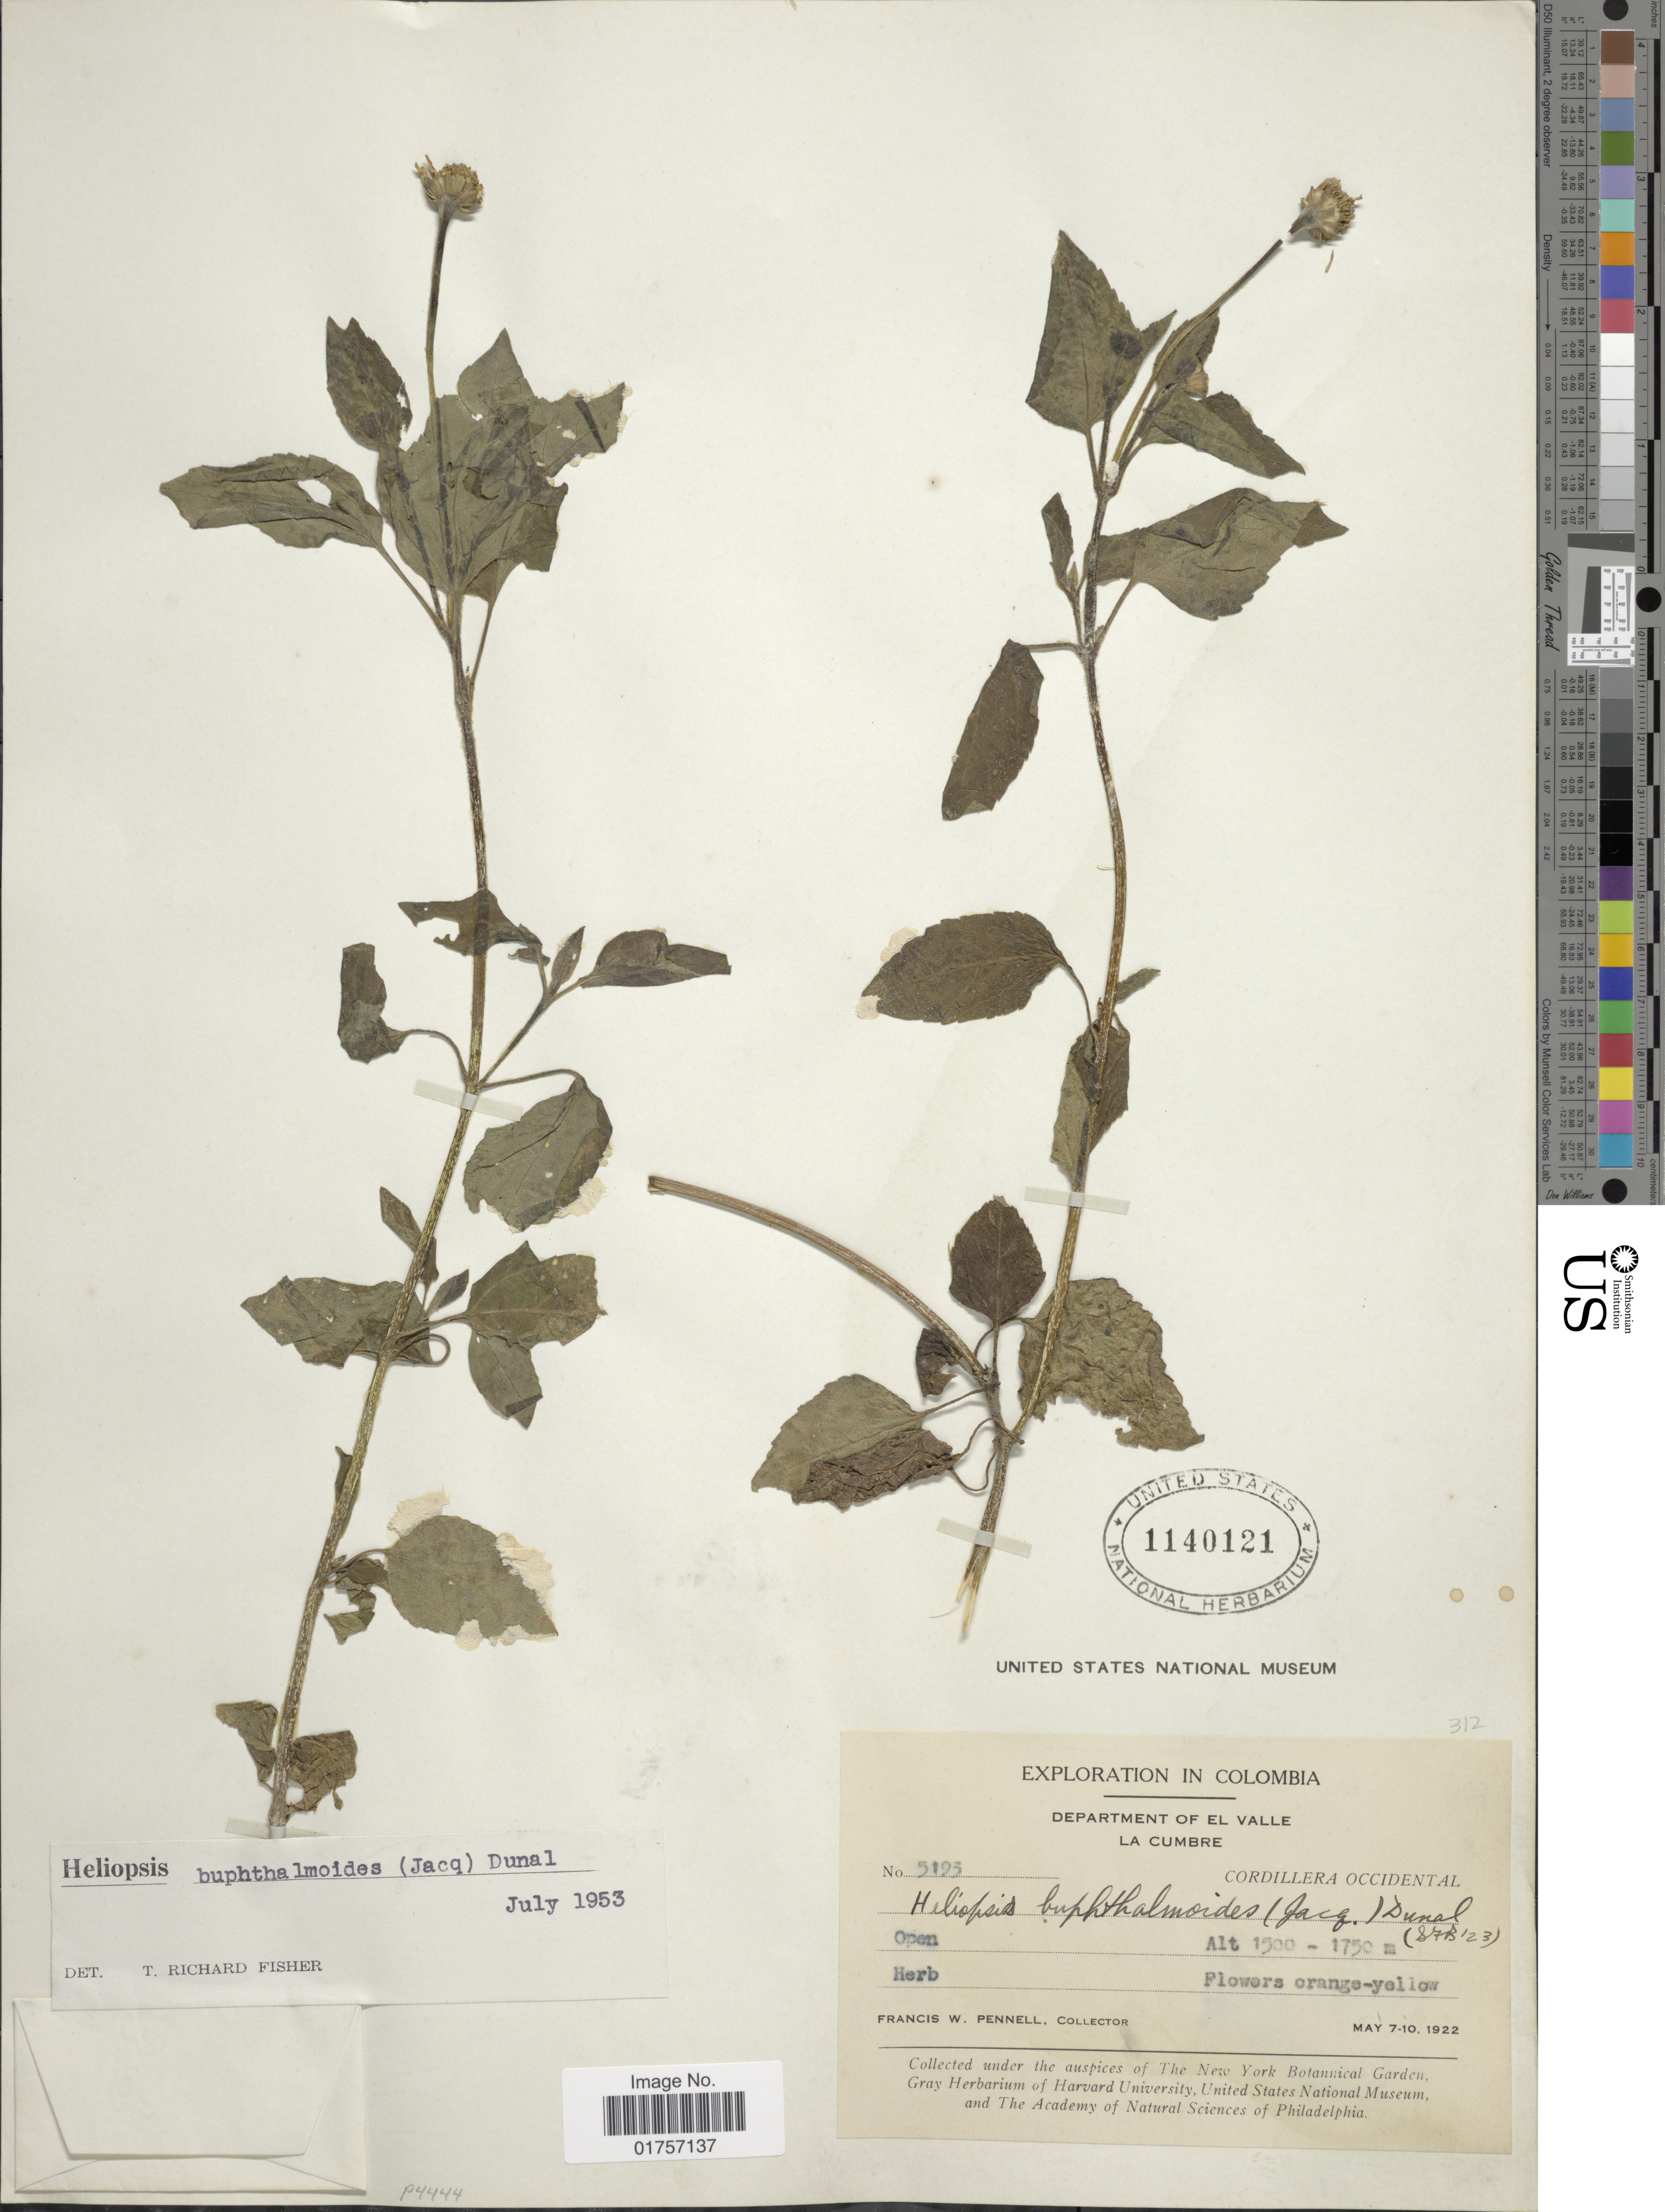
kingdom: Plantae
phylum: Tracheophyta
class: Magnoliopsida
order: Asterales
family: Asteraceae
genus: Heliopsis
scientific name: Heliopsis buphthalmoides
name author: (Jacq.) Dunal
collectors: F. W. Pennell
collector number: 5193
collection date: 1922-05-07/1922-05-10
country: Colombia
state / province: Valle del Cauca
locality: Department of El Valle. La Cumbre. Cordillera Occidental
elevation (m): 1500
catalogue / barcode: US 1140121